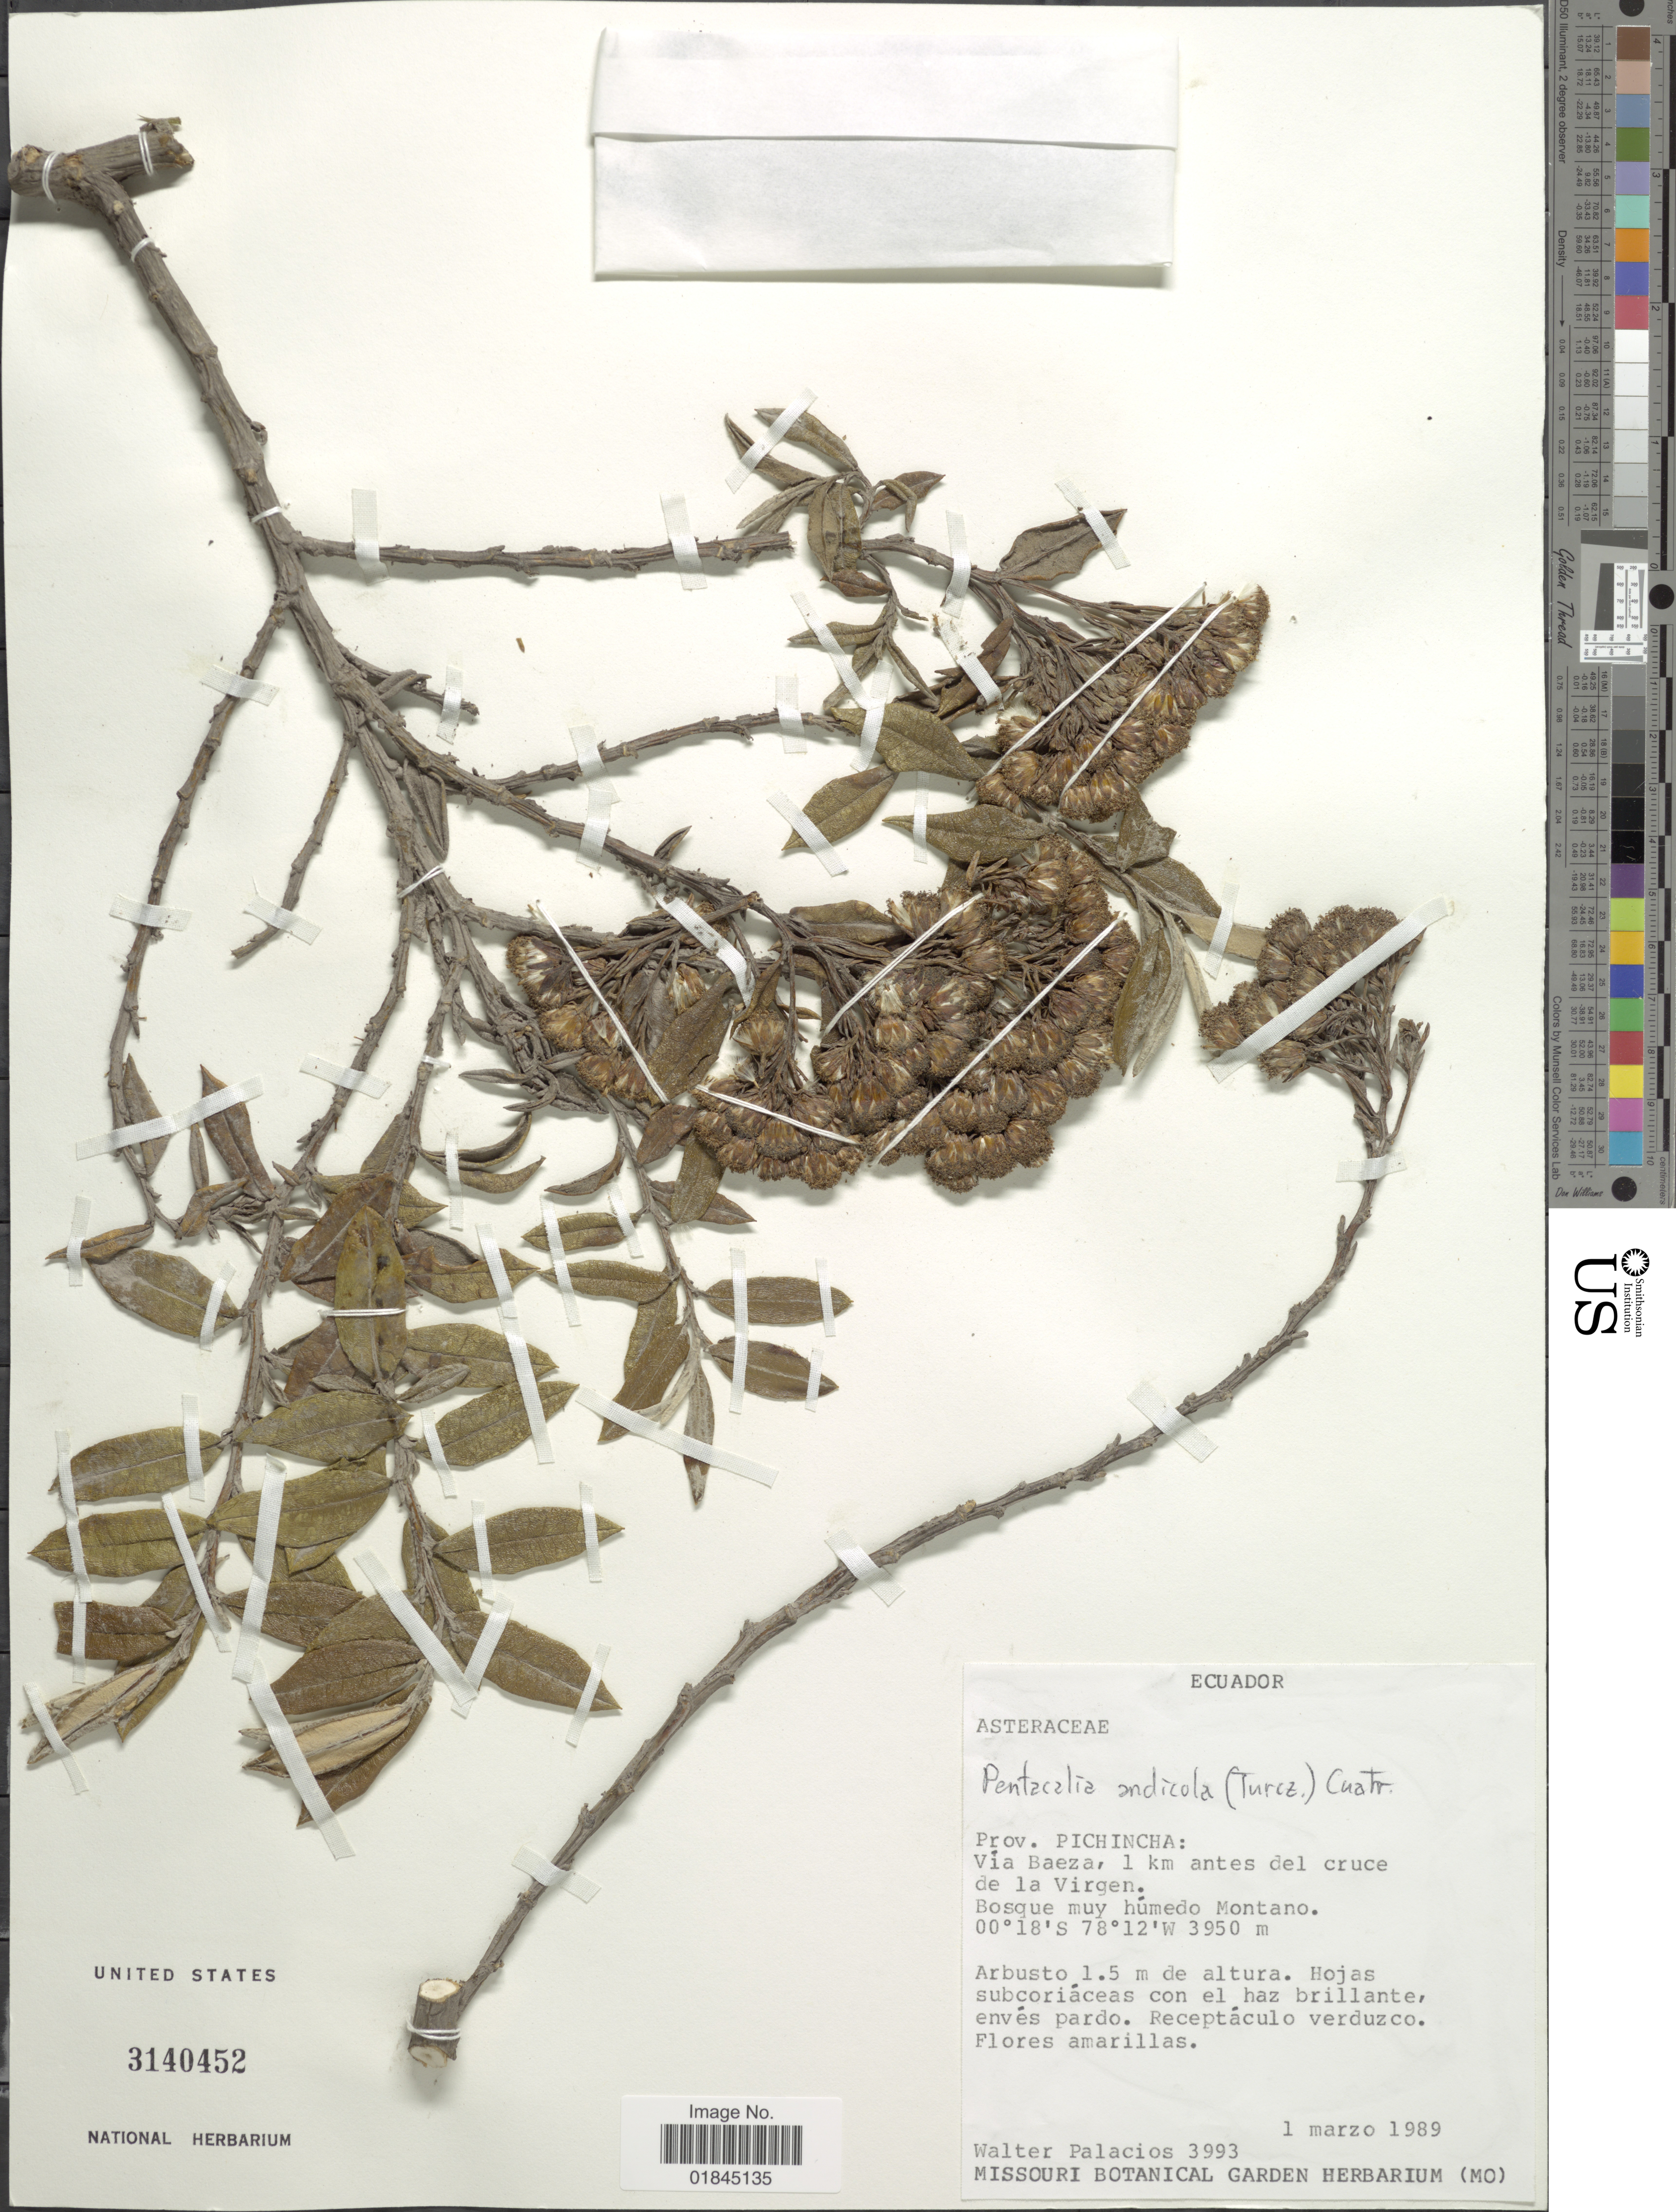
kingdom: Plantae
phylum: Tracheophyta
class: Magnoliopsida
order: Asterales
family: Asteraceae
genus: Pentacalia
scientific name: Pentacalia andicola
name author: (Turcz.) Cuatrec.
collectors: W. Palacios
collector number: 3993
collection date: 1989-03-01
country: Ecuador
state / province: Pichincha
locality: Prov. Pichincha: Vía Baeza, 1 km antes del cruce de la Virgen. Bosque muy húmedo Montano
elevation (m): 3950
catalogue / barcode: US 3140452